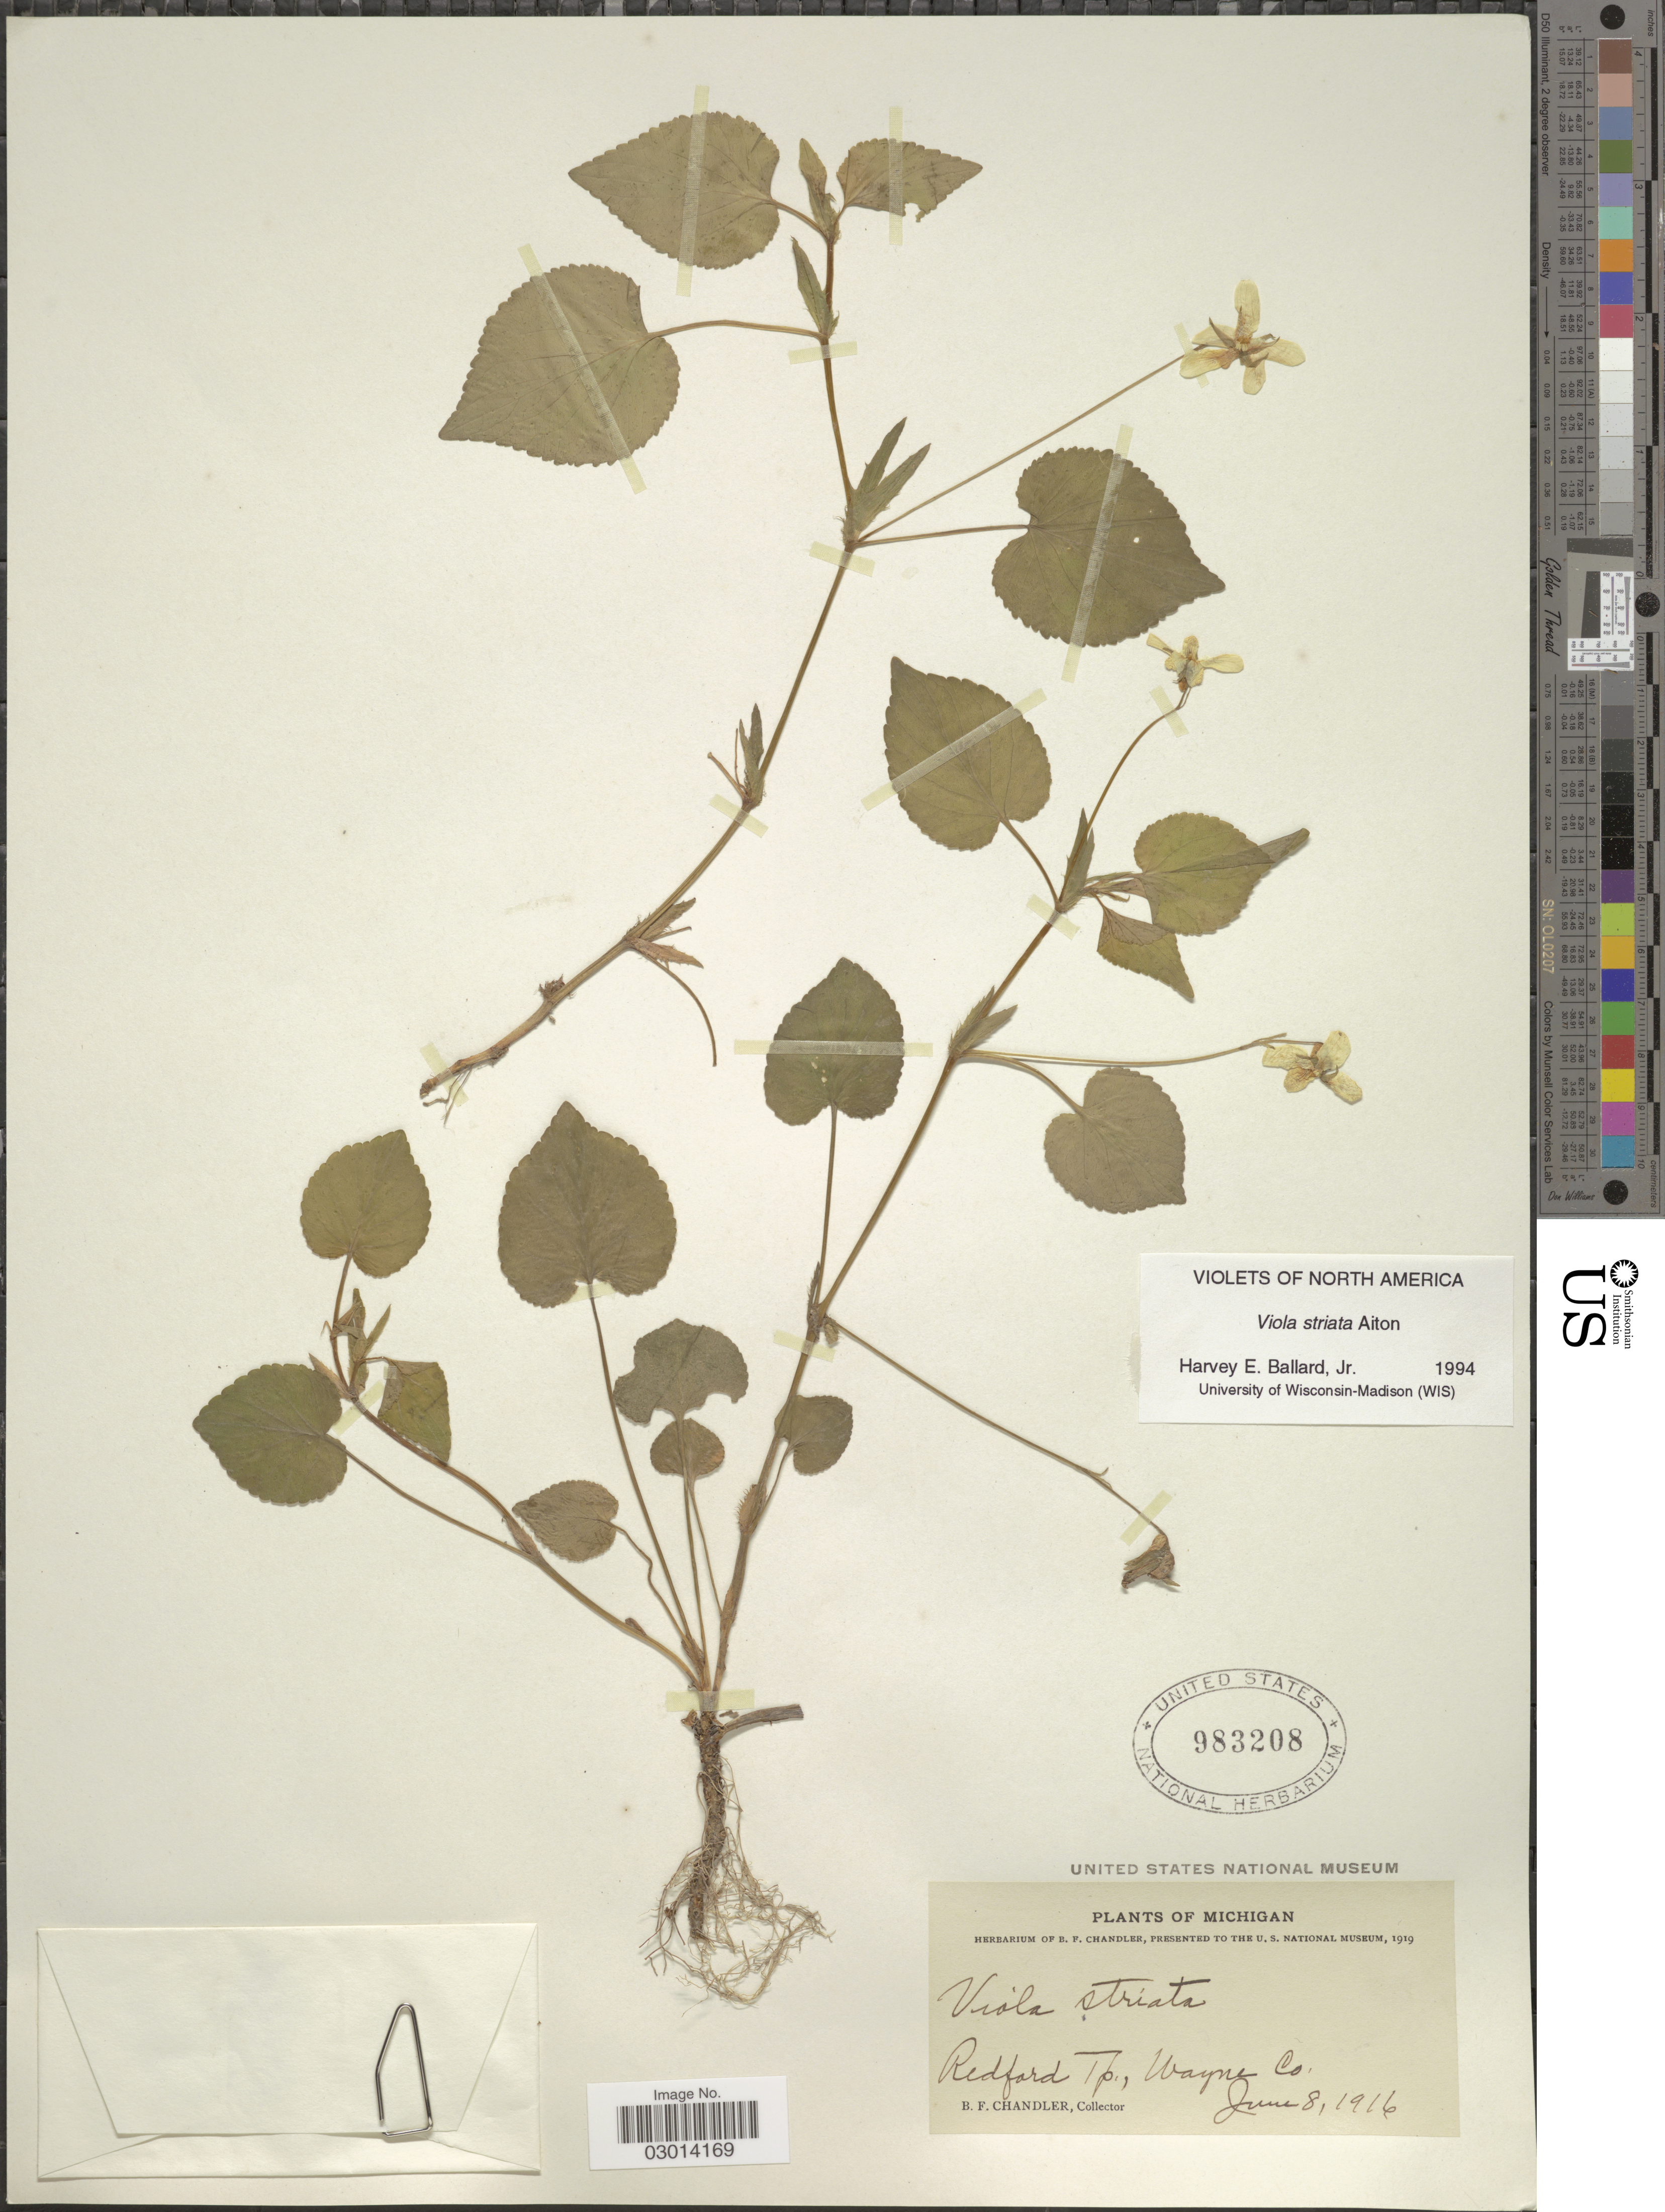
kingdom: Plantae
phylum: Tracheophyta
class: Magnoliopsida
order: Malpighiales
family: Violaceae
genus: Viola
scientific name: Viola rostrata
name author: Pursh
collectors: B. F. Chandler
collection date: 1916-06-08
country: United States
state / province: Michigan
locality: Redford Tp., Wayne Co.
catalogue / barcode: US 983208